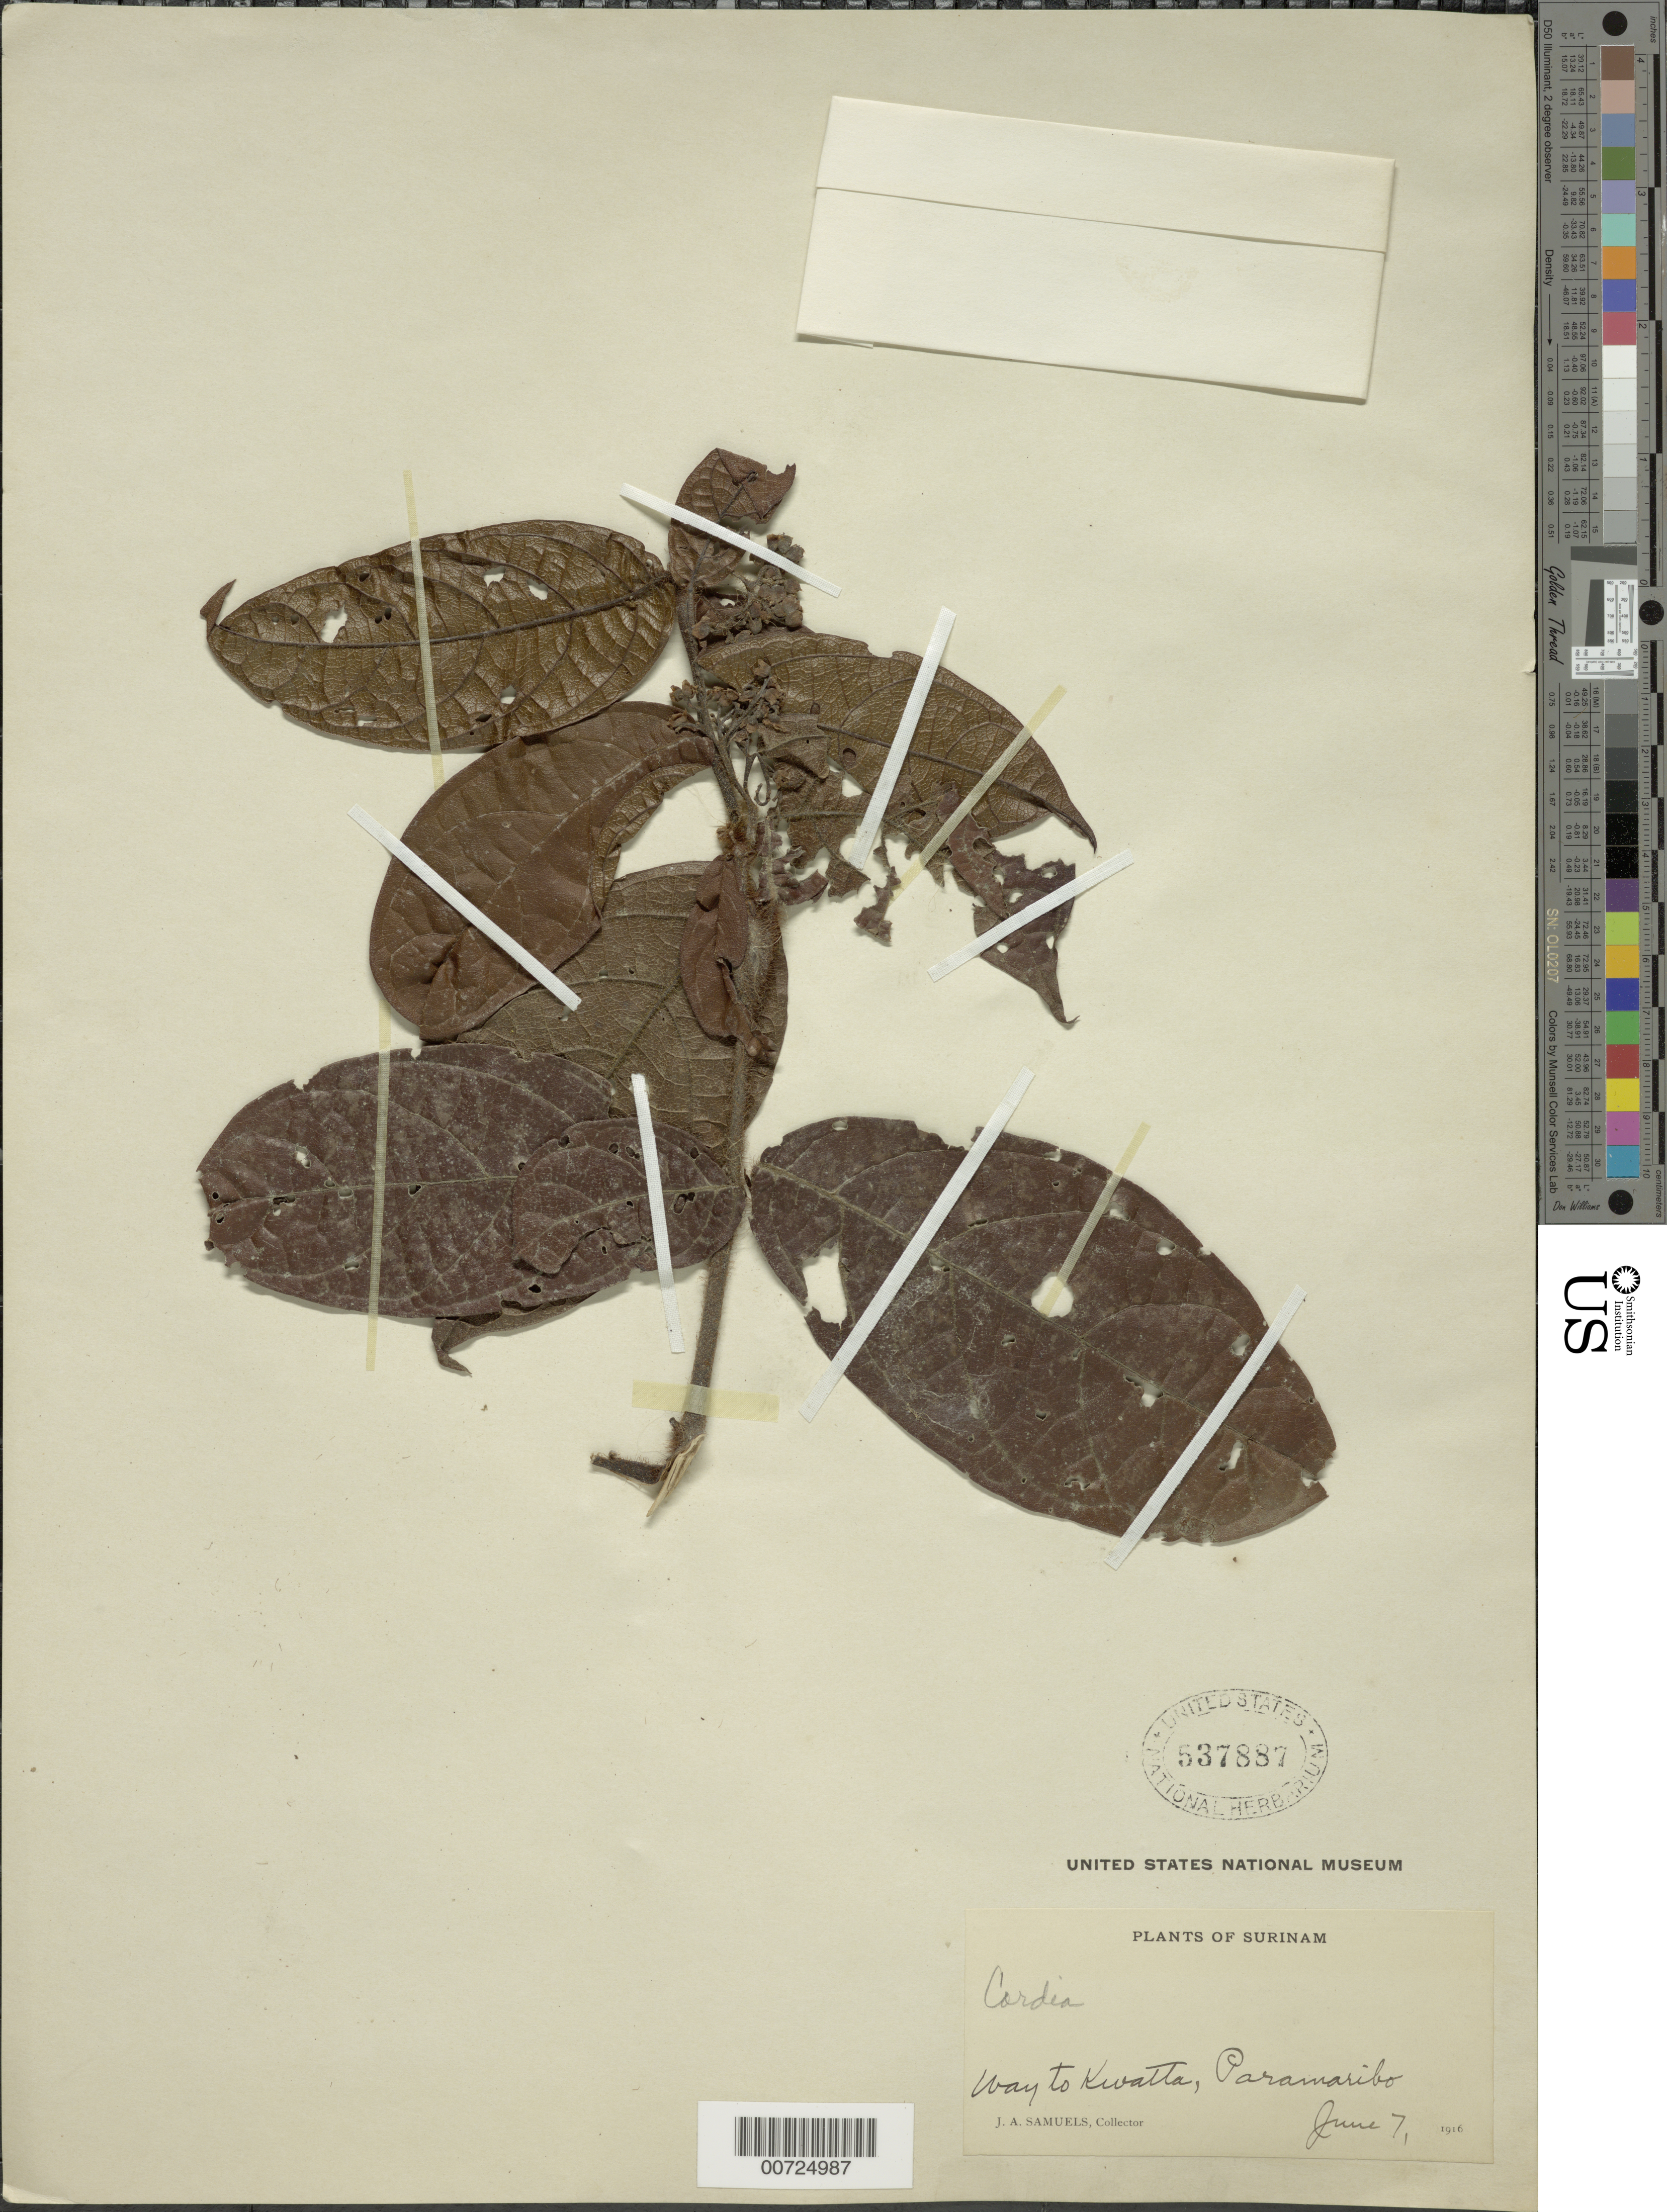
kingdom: Plantae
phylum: Tracheophyta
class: Magnoliopsida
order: Boraginales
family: Cordiaceae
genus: Cordia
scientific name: Cordia naidophila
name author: I.M. Johnst.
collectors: J. A. Samuels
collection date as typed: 7-Jun-16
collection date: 1916-06-07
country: Suriname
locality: Paramaribo, way to Kwatta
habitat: Forest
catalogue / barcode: US 537887